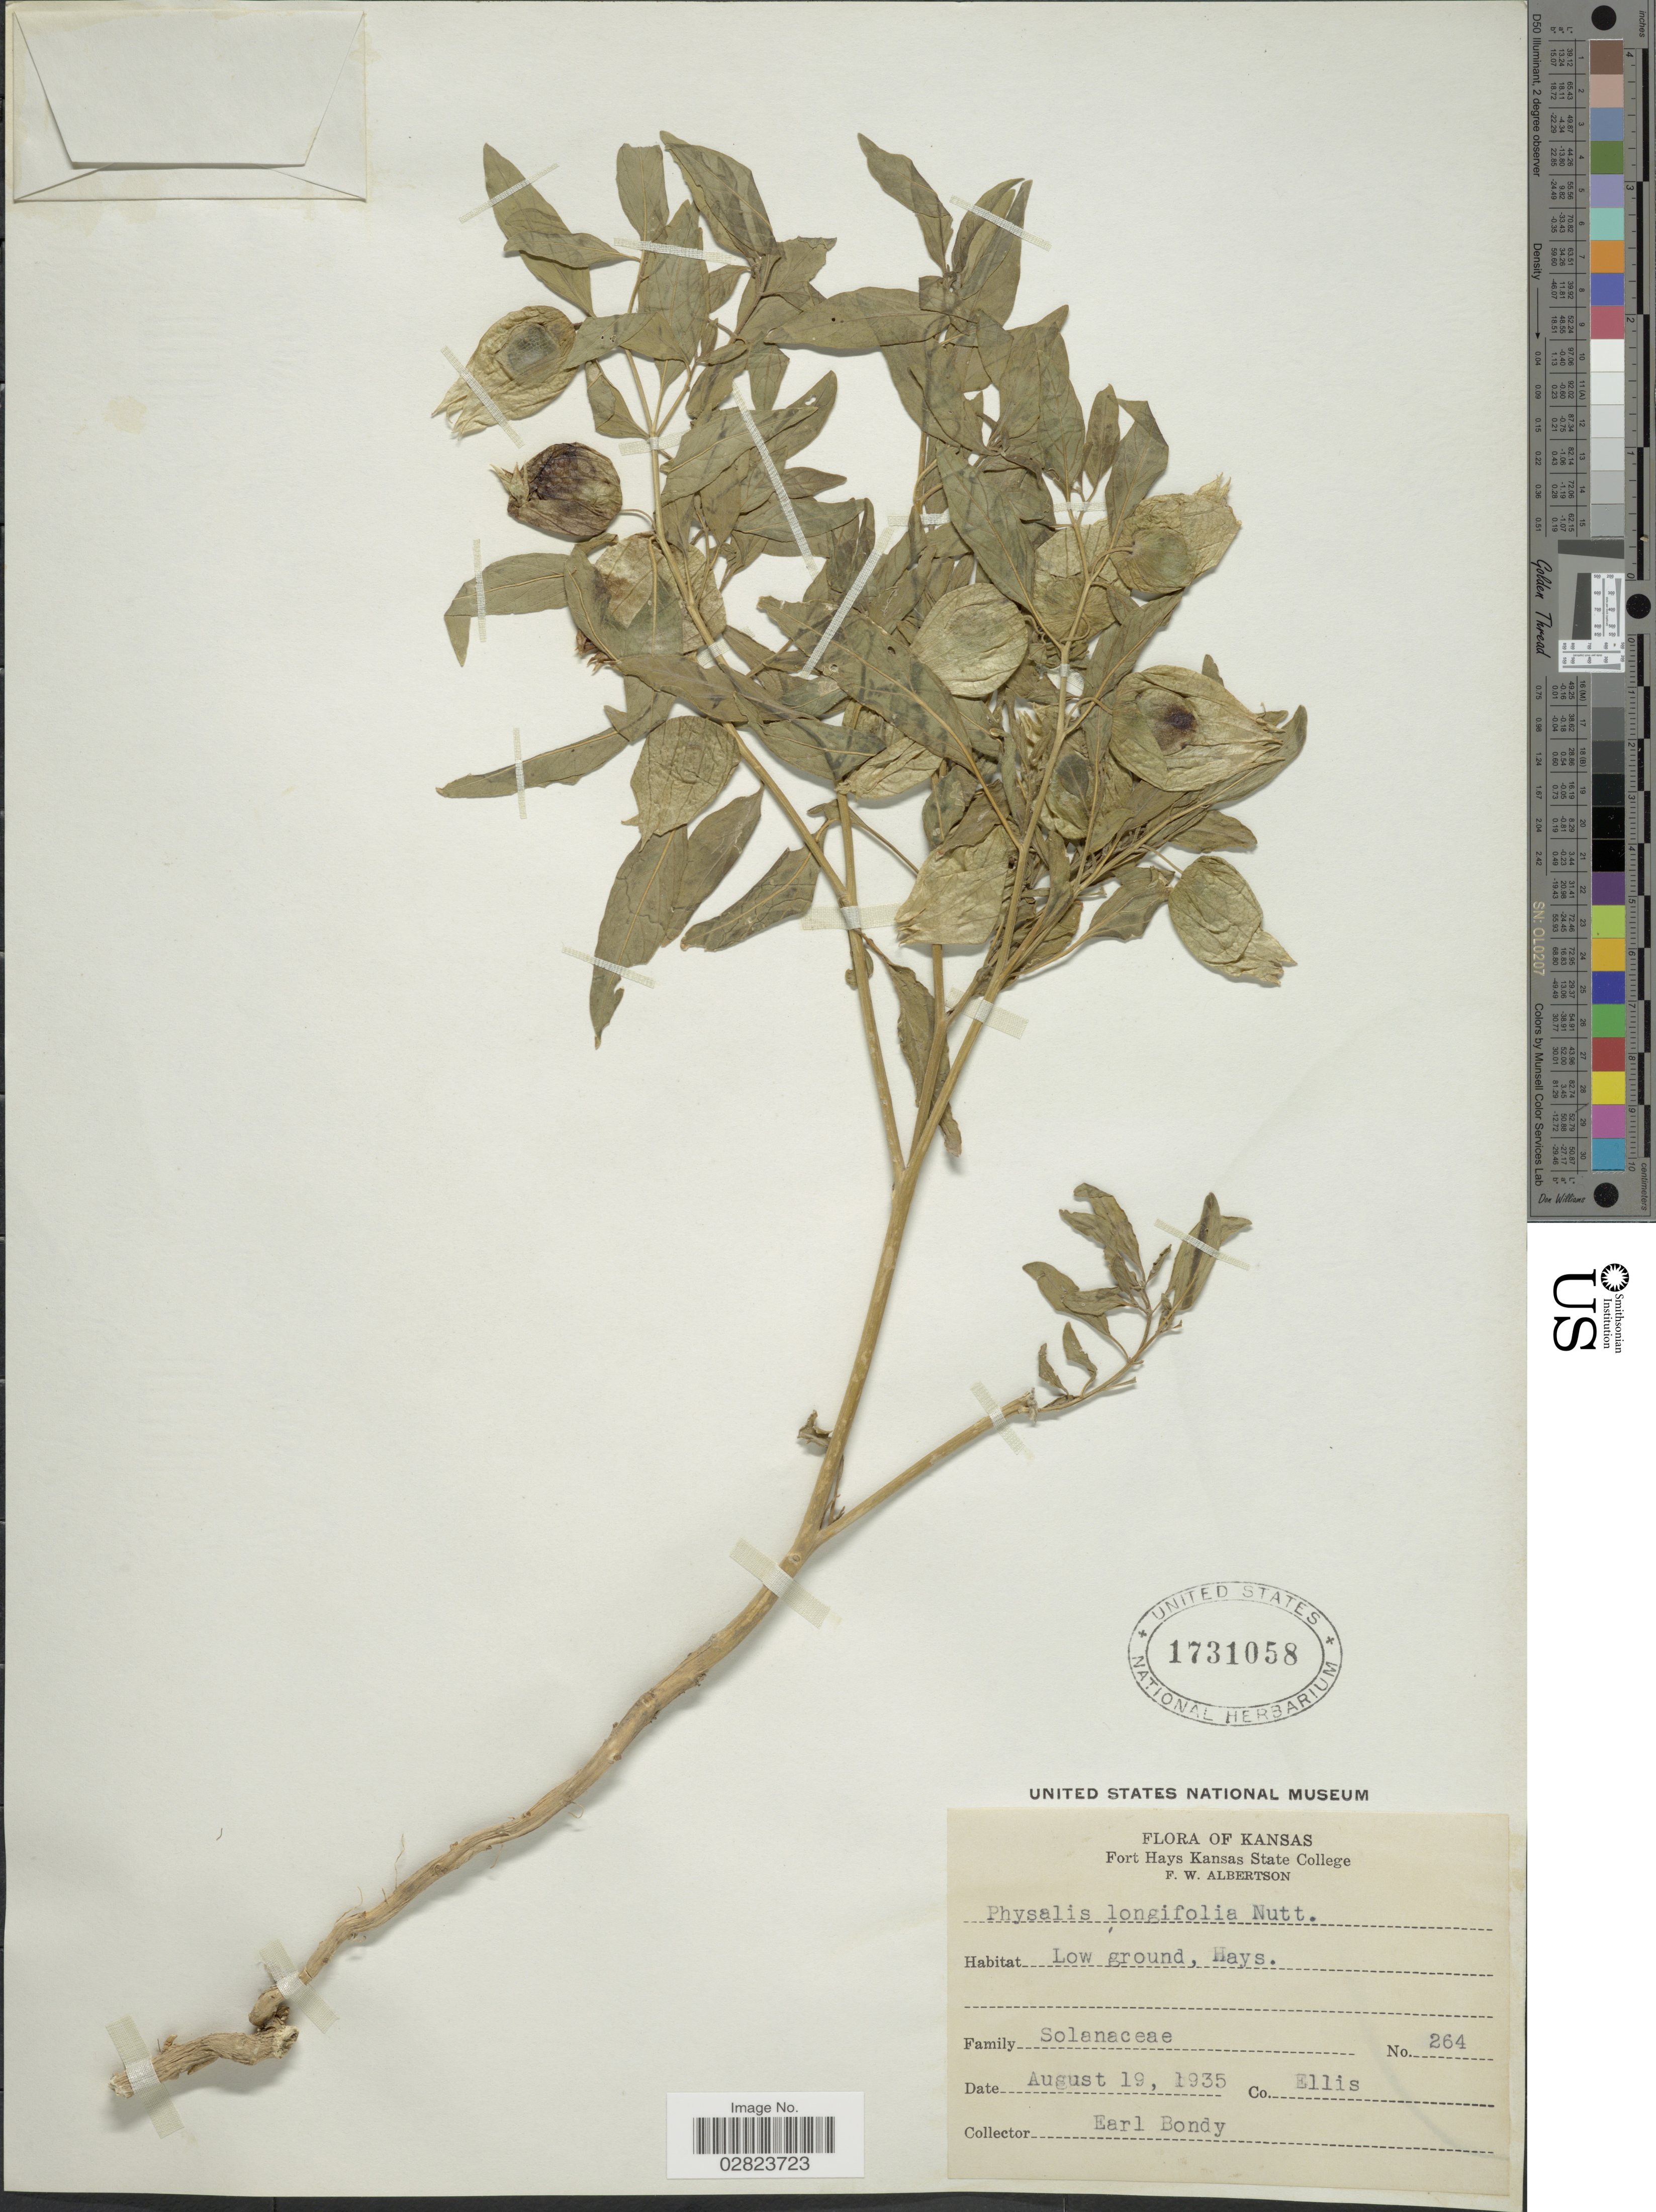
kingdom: Plantae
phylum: Tracheophyta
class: Magnoliopsida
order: Solanales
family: Solanaceae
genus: Physalis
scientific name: Physalis longifolia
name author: Nutt.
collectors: E. Bondy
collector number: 264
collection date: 1935-08-19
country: United States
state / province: Kansas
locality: Low ground, Hays. Co. Ellis.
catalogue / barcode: US 1731058